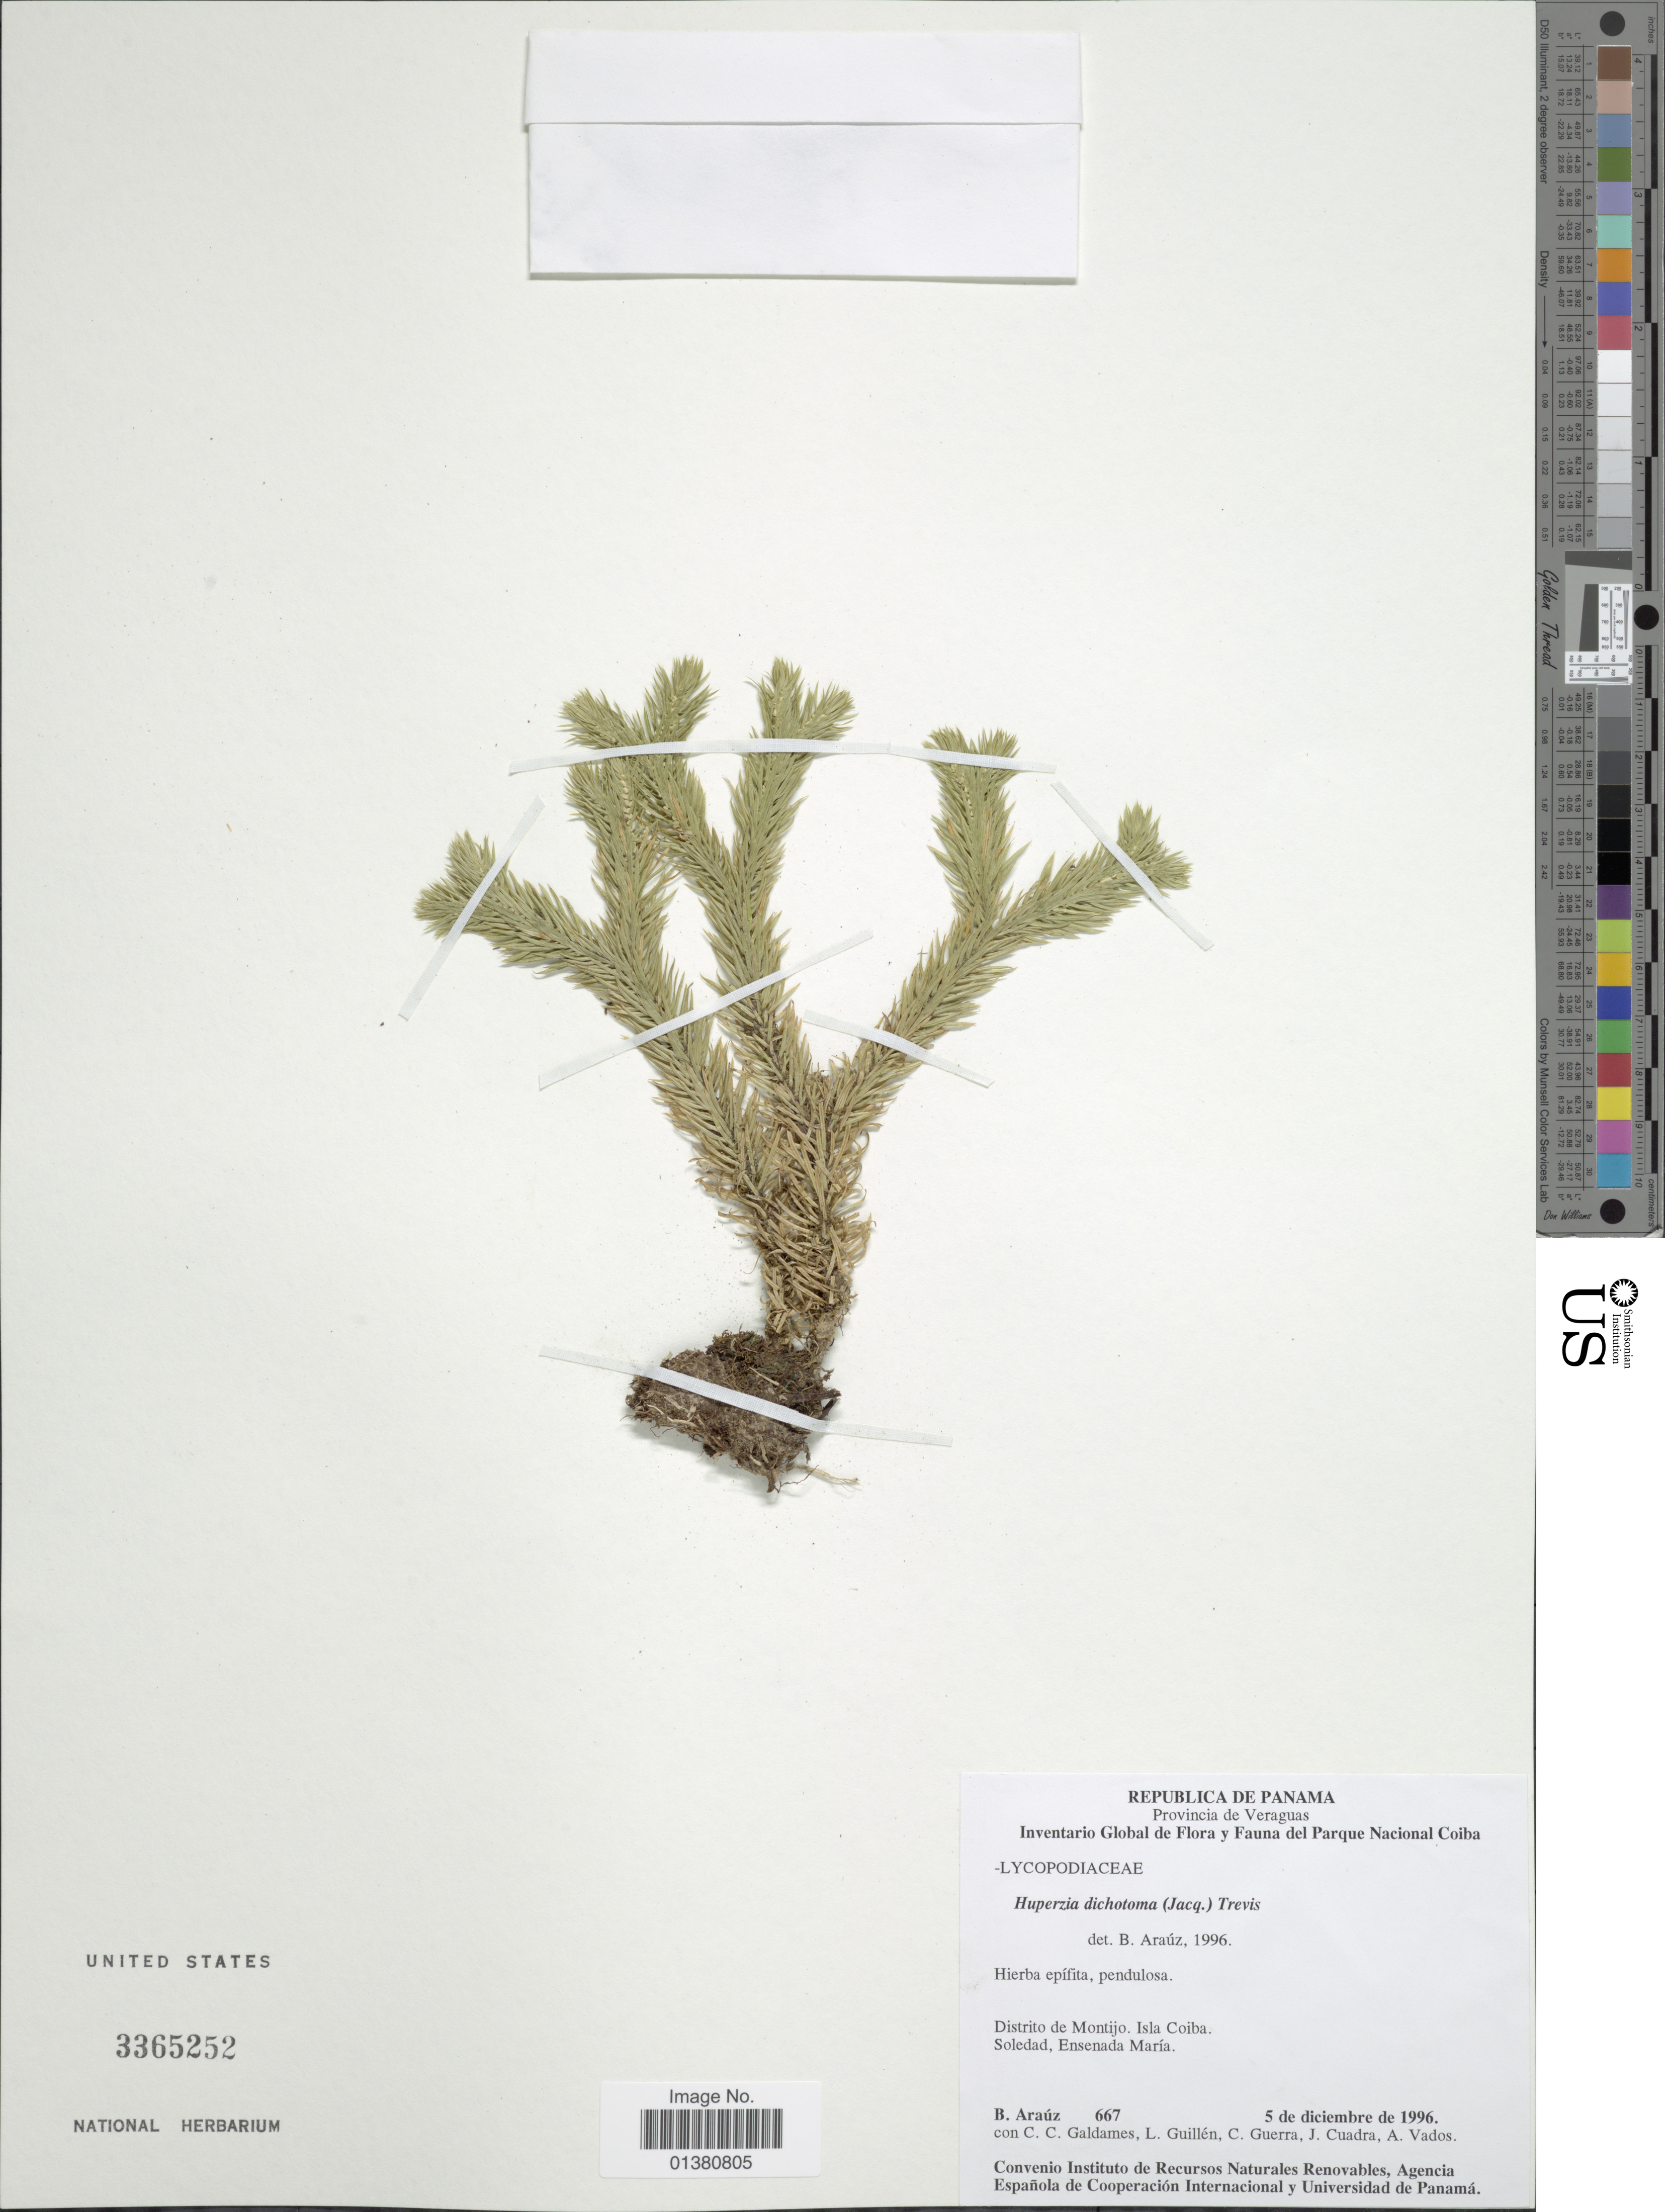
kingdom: Plantae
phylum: Tracheophyta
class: Lycopodiopsida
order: Lycopodiales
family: Lycopodiaceae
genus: Phlegmariurus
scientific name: Phlegmariurus dichotomus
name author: (Jacq.) W.H. Wagner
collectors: B. Araúz, C. Galdames, L. Guillén, J. Cuadra & A. Vados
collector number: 667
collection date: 1966-12-05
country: Panama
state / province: Veraguas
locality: Distrito de Montijo, isla Coiba Soledad, Ensenada María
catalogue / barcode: US 3365252